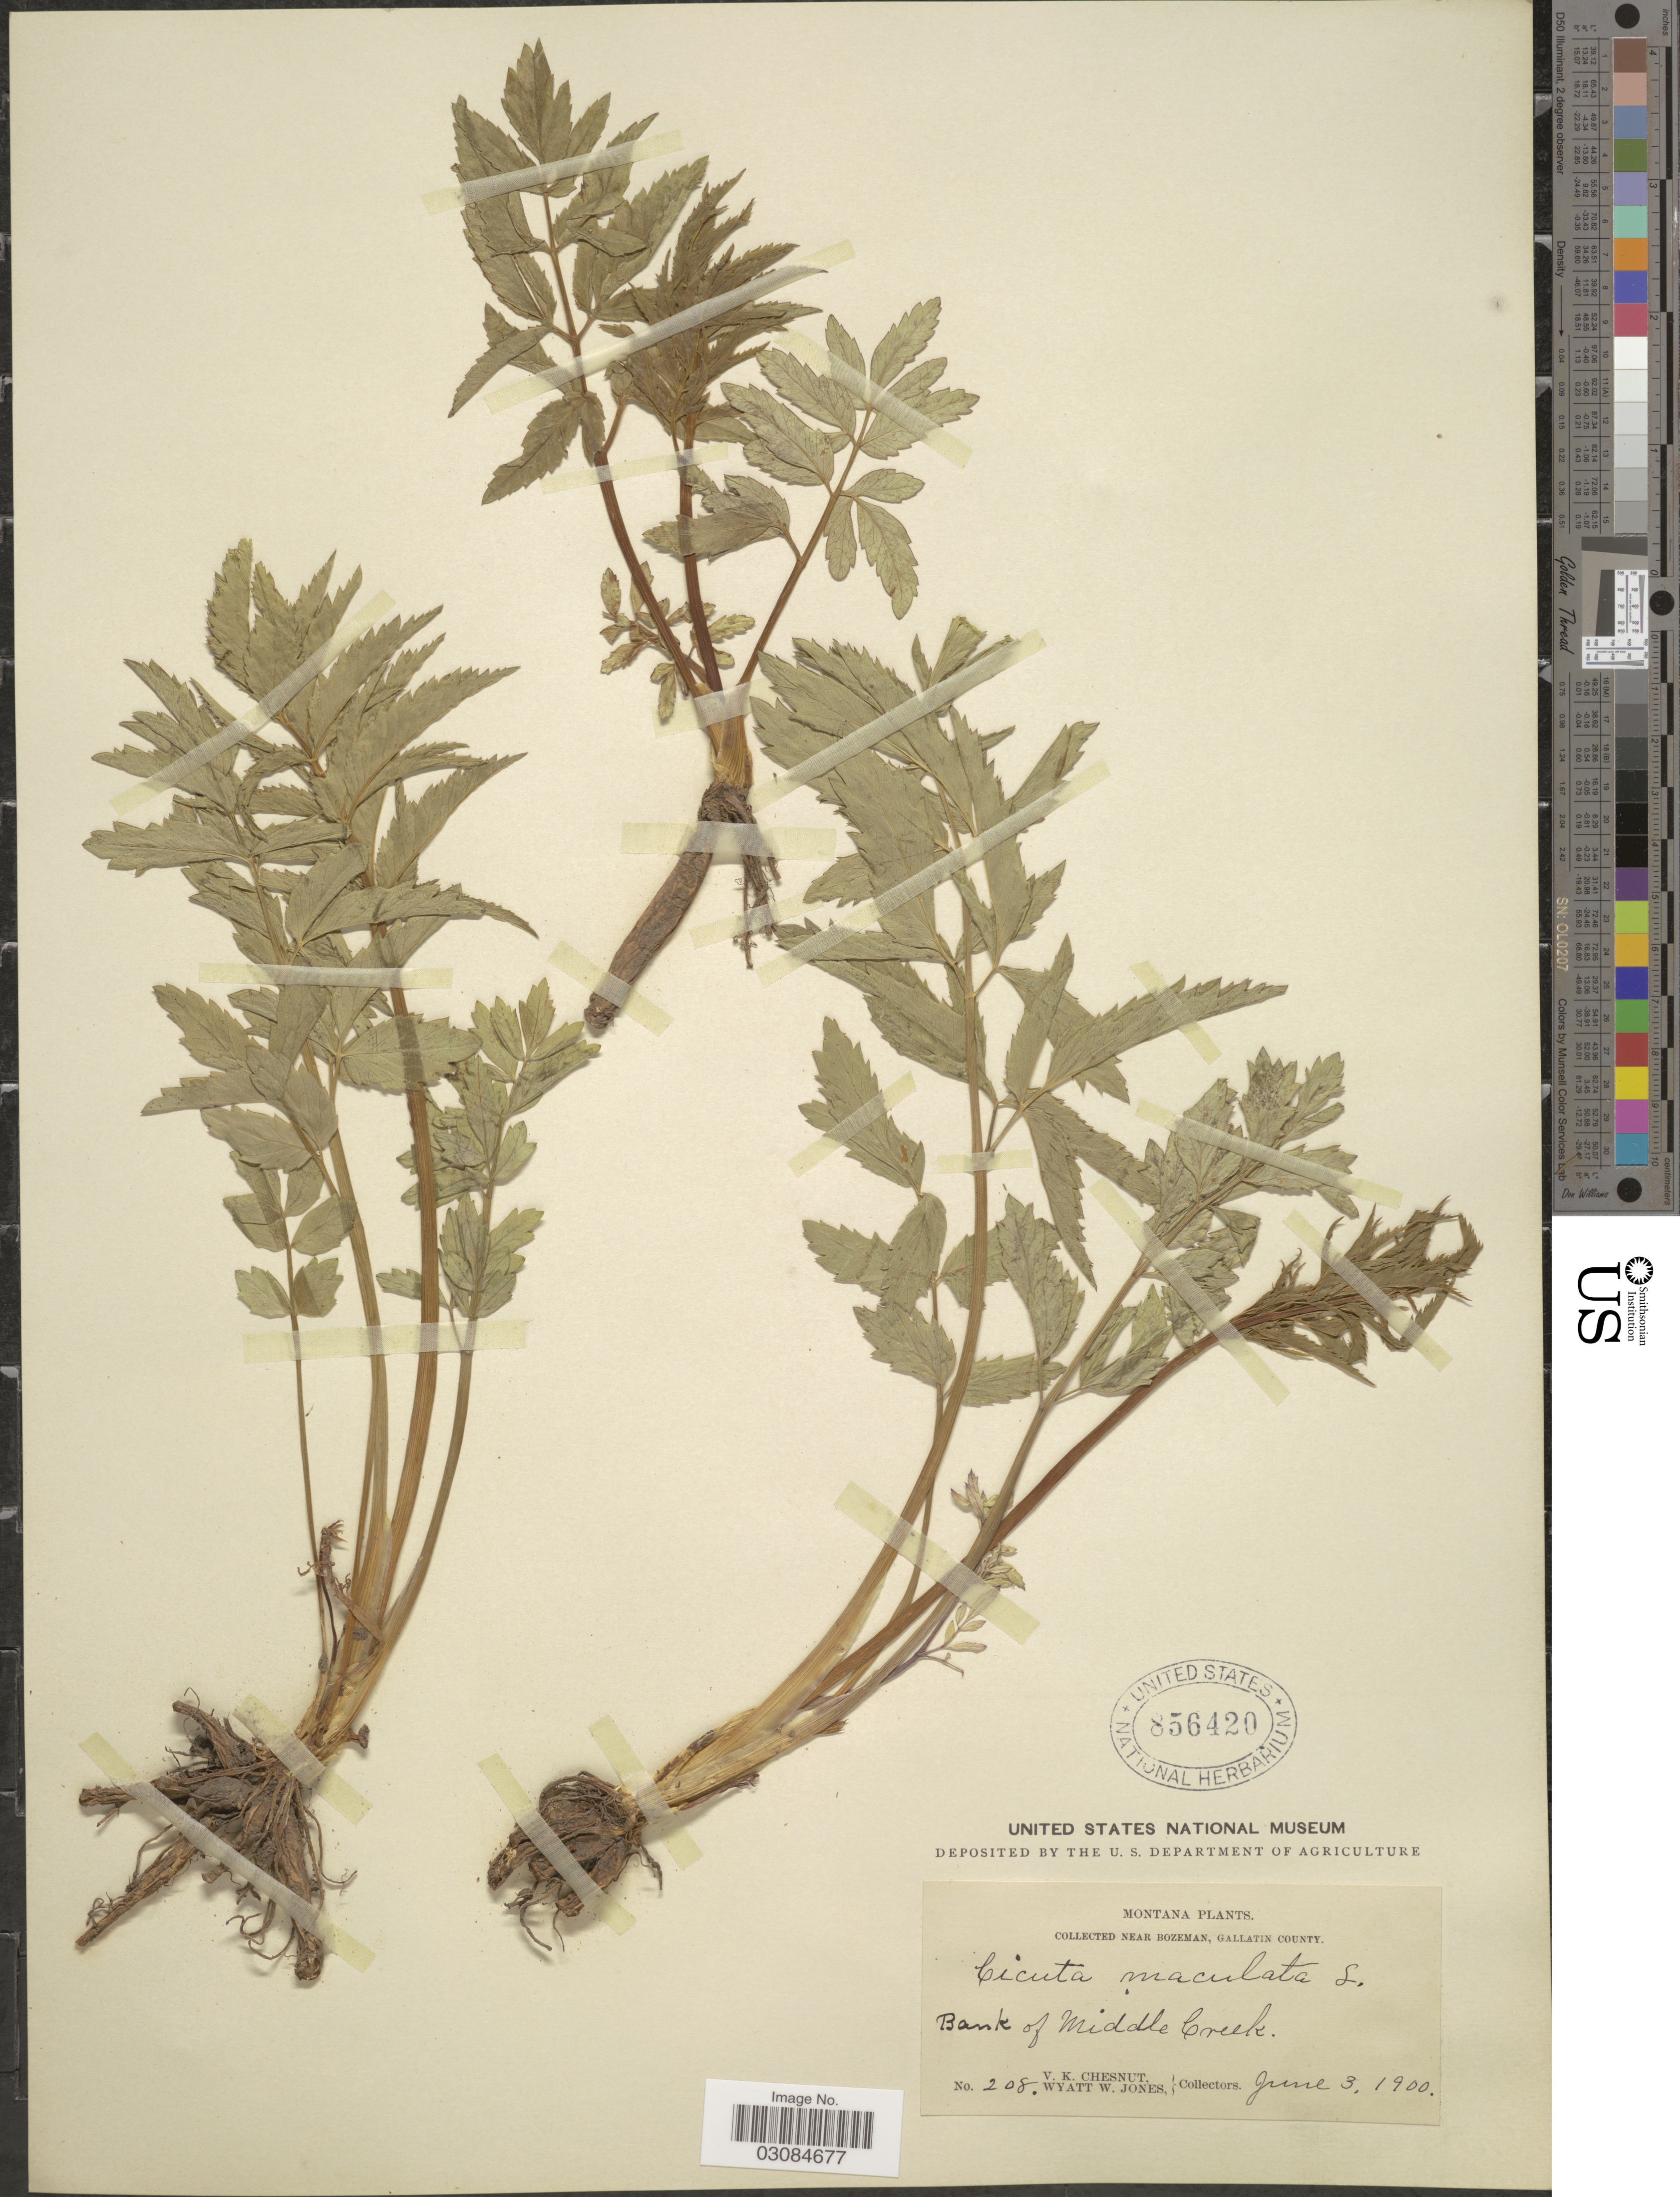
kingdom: Plantae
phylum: Tracheophyta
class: Magnoliopsida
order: Apiales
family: Apiaceae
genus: Cicuta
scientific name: Cicuta occidentalis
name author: Greene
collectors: V. Chesnut & W. W. Jones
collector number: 208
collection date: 1900-06-03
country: United States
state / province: Montana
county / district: Gallatin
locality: Collected near Bozeman, Bank of Middle Creek.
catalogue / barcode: US 856420